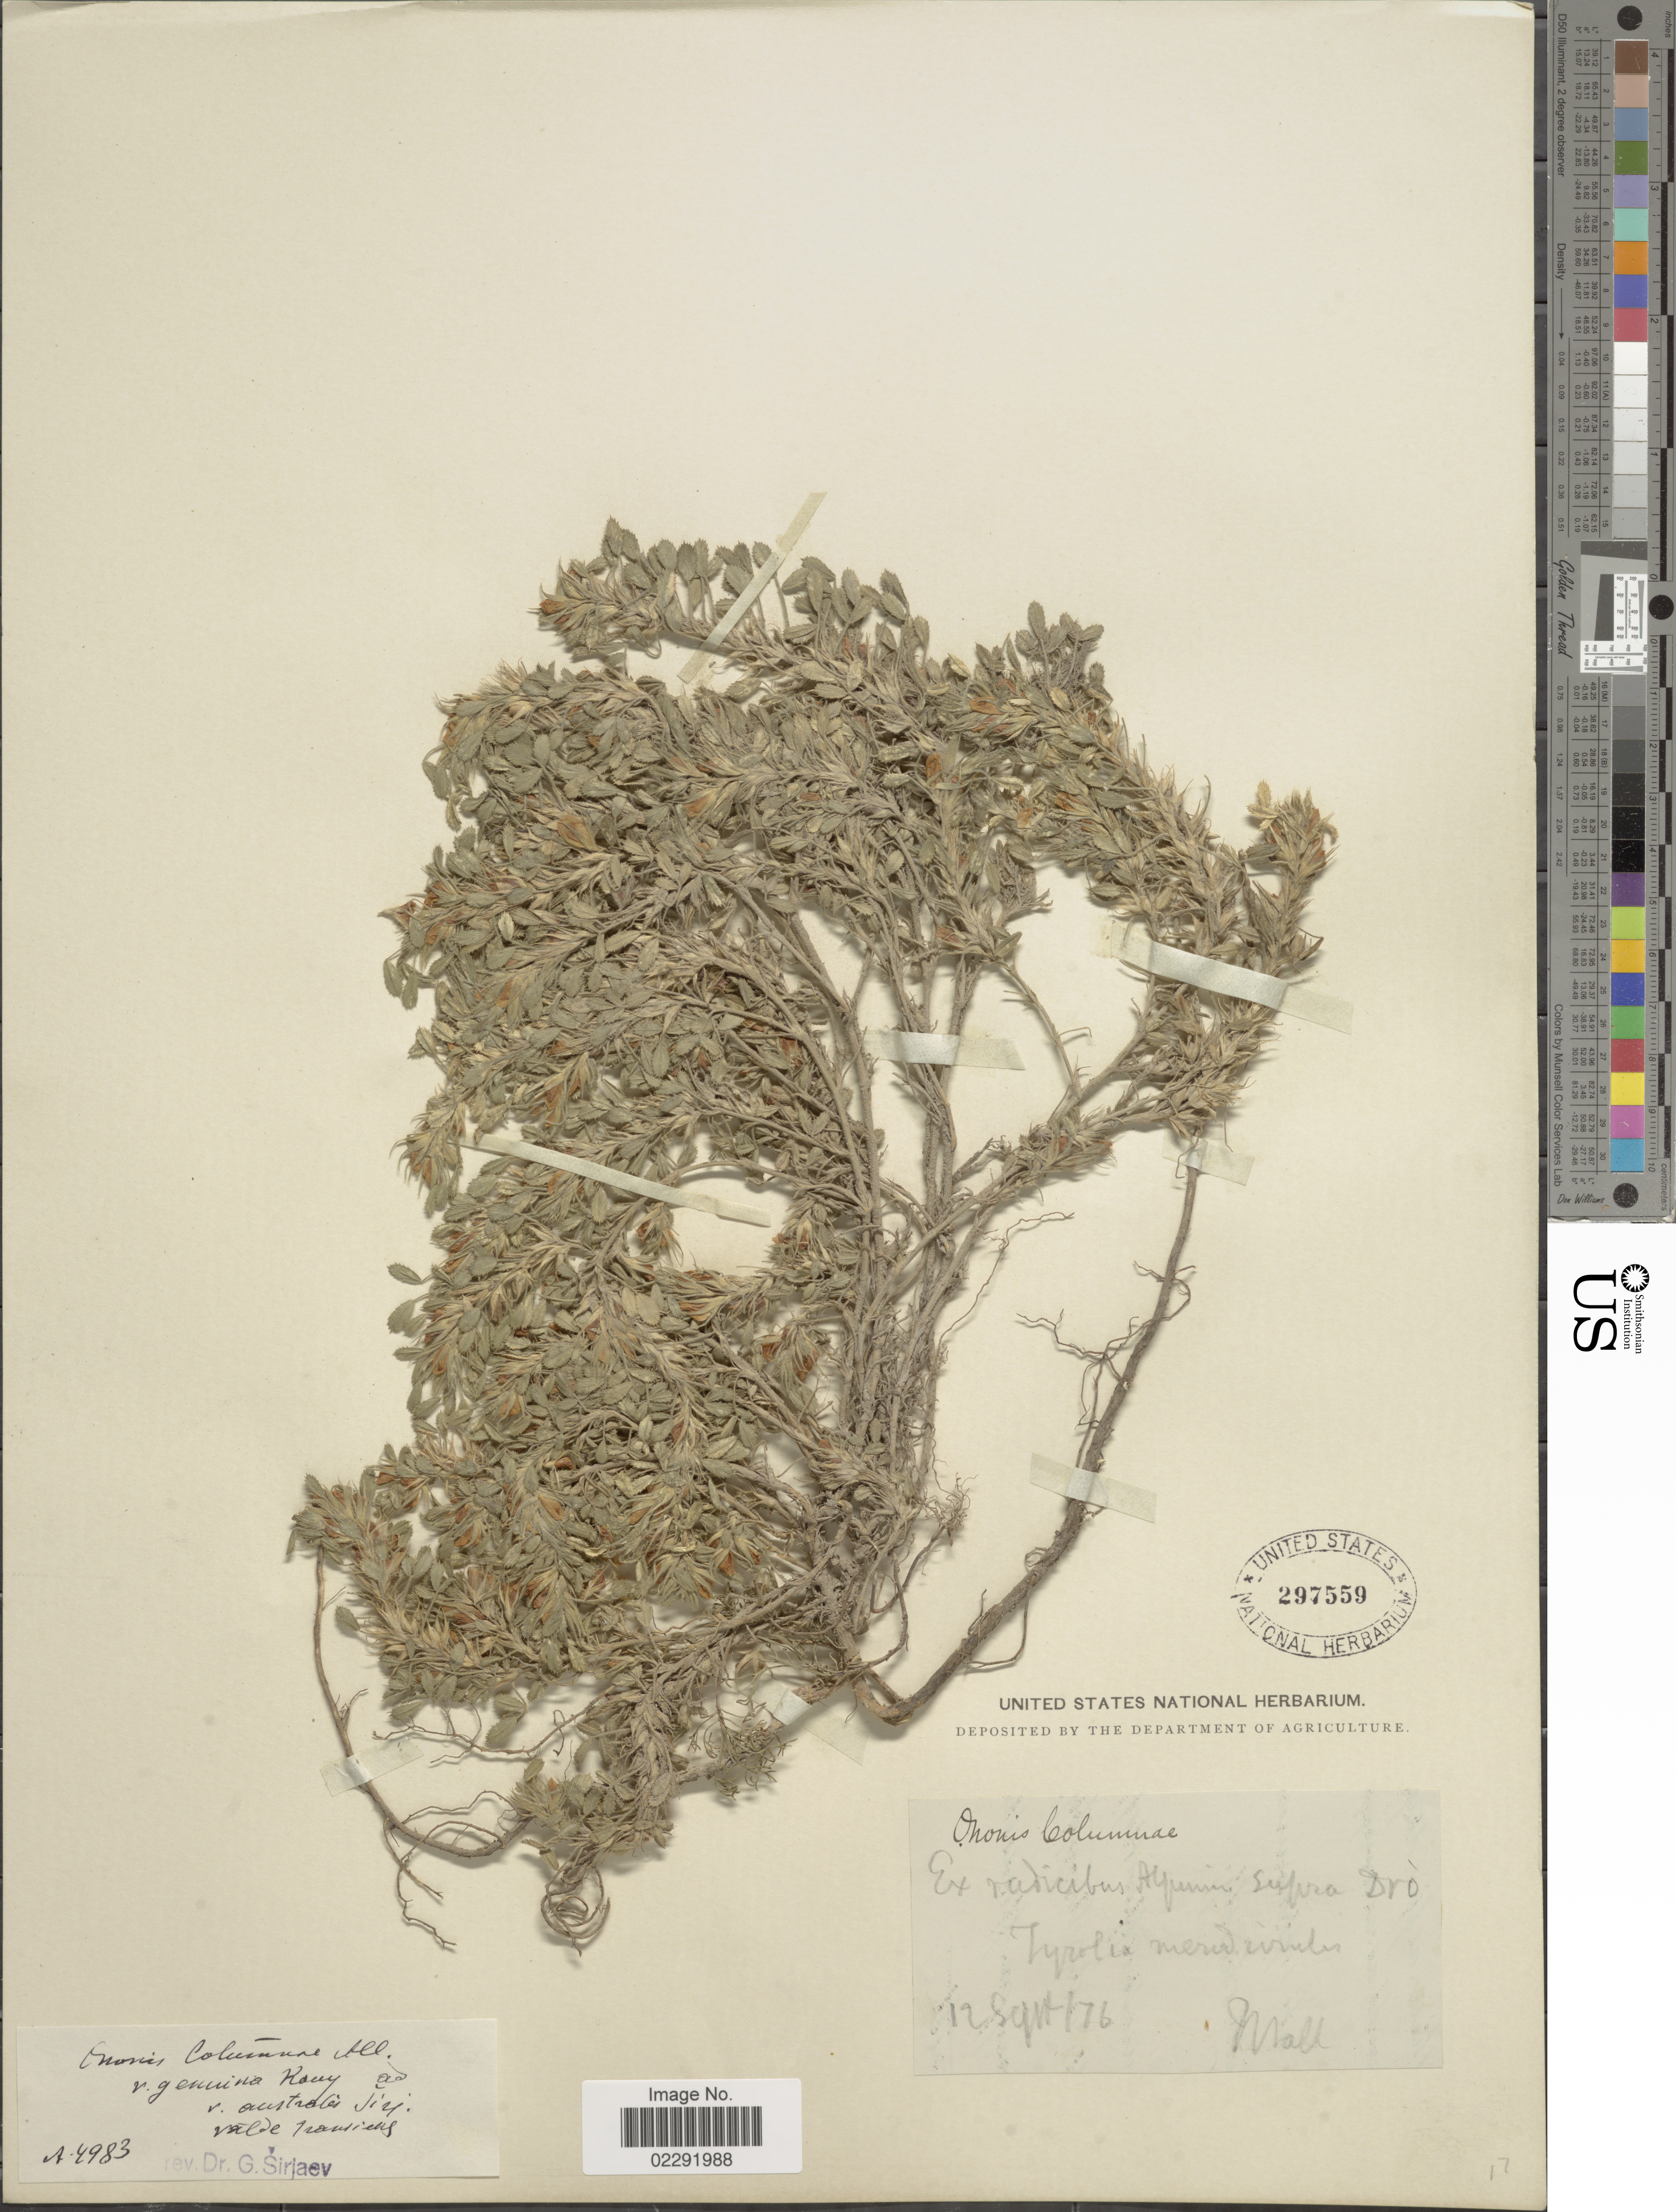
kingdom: Plantae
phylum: Tracheophyta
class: Magnoliopsida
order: Fabales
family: Fabaceae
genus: Ononis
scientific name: Ononis pusilla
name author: L.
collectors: Mall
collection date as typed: Transcribed d/m/y: 12/9/76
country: Italy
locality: Ex radicibus Alpumin supra Dro Tyrolia meridionalis. [interpreted]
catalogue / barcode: US 297559